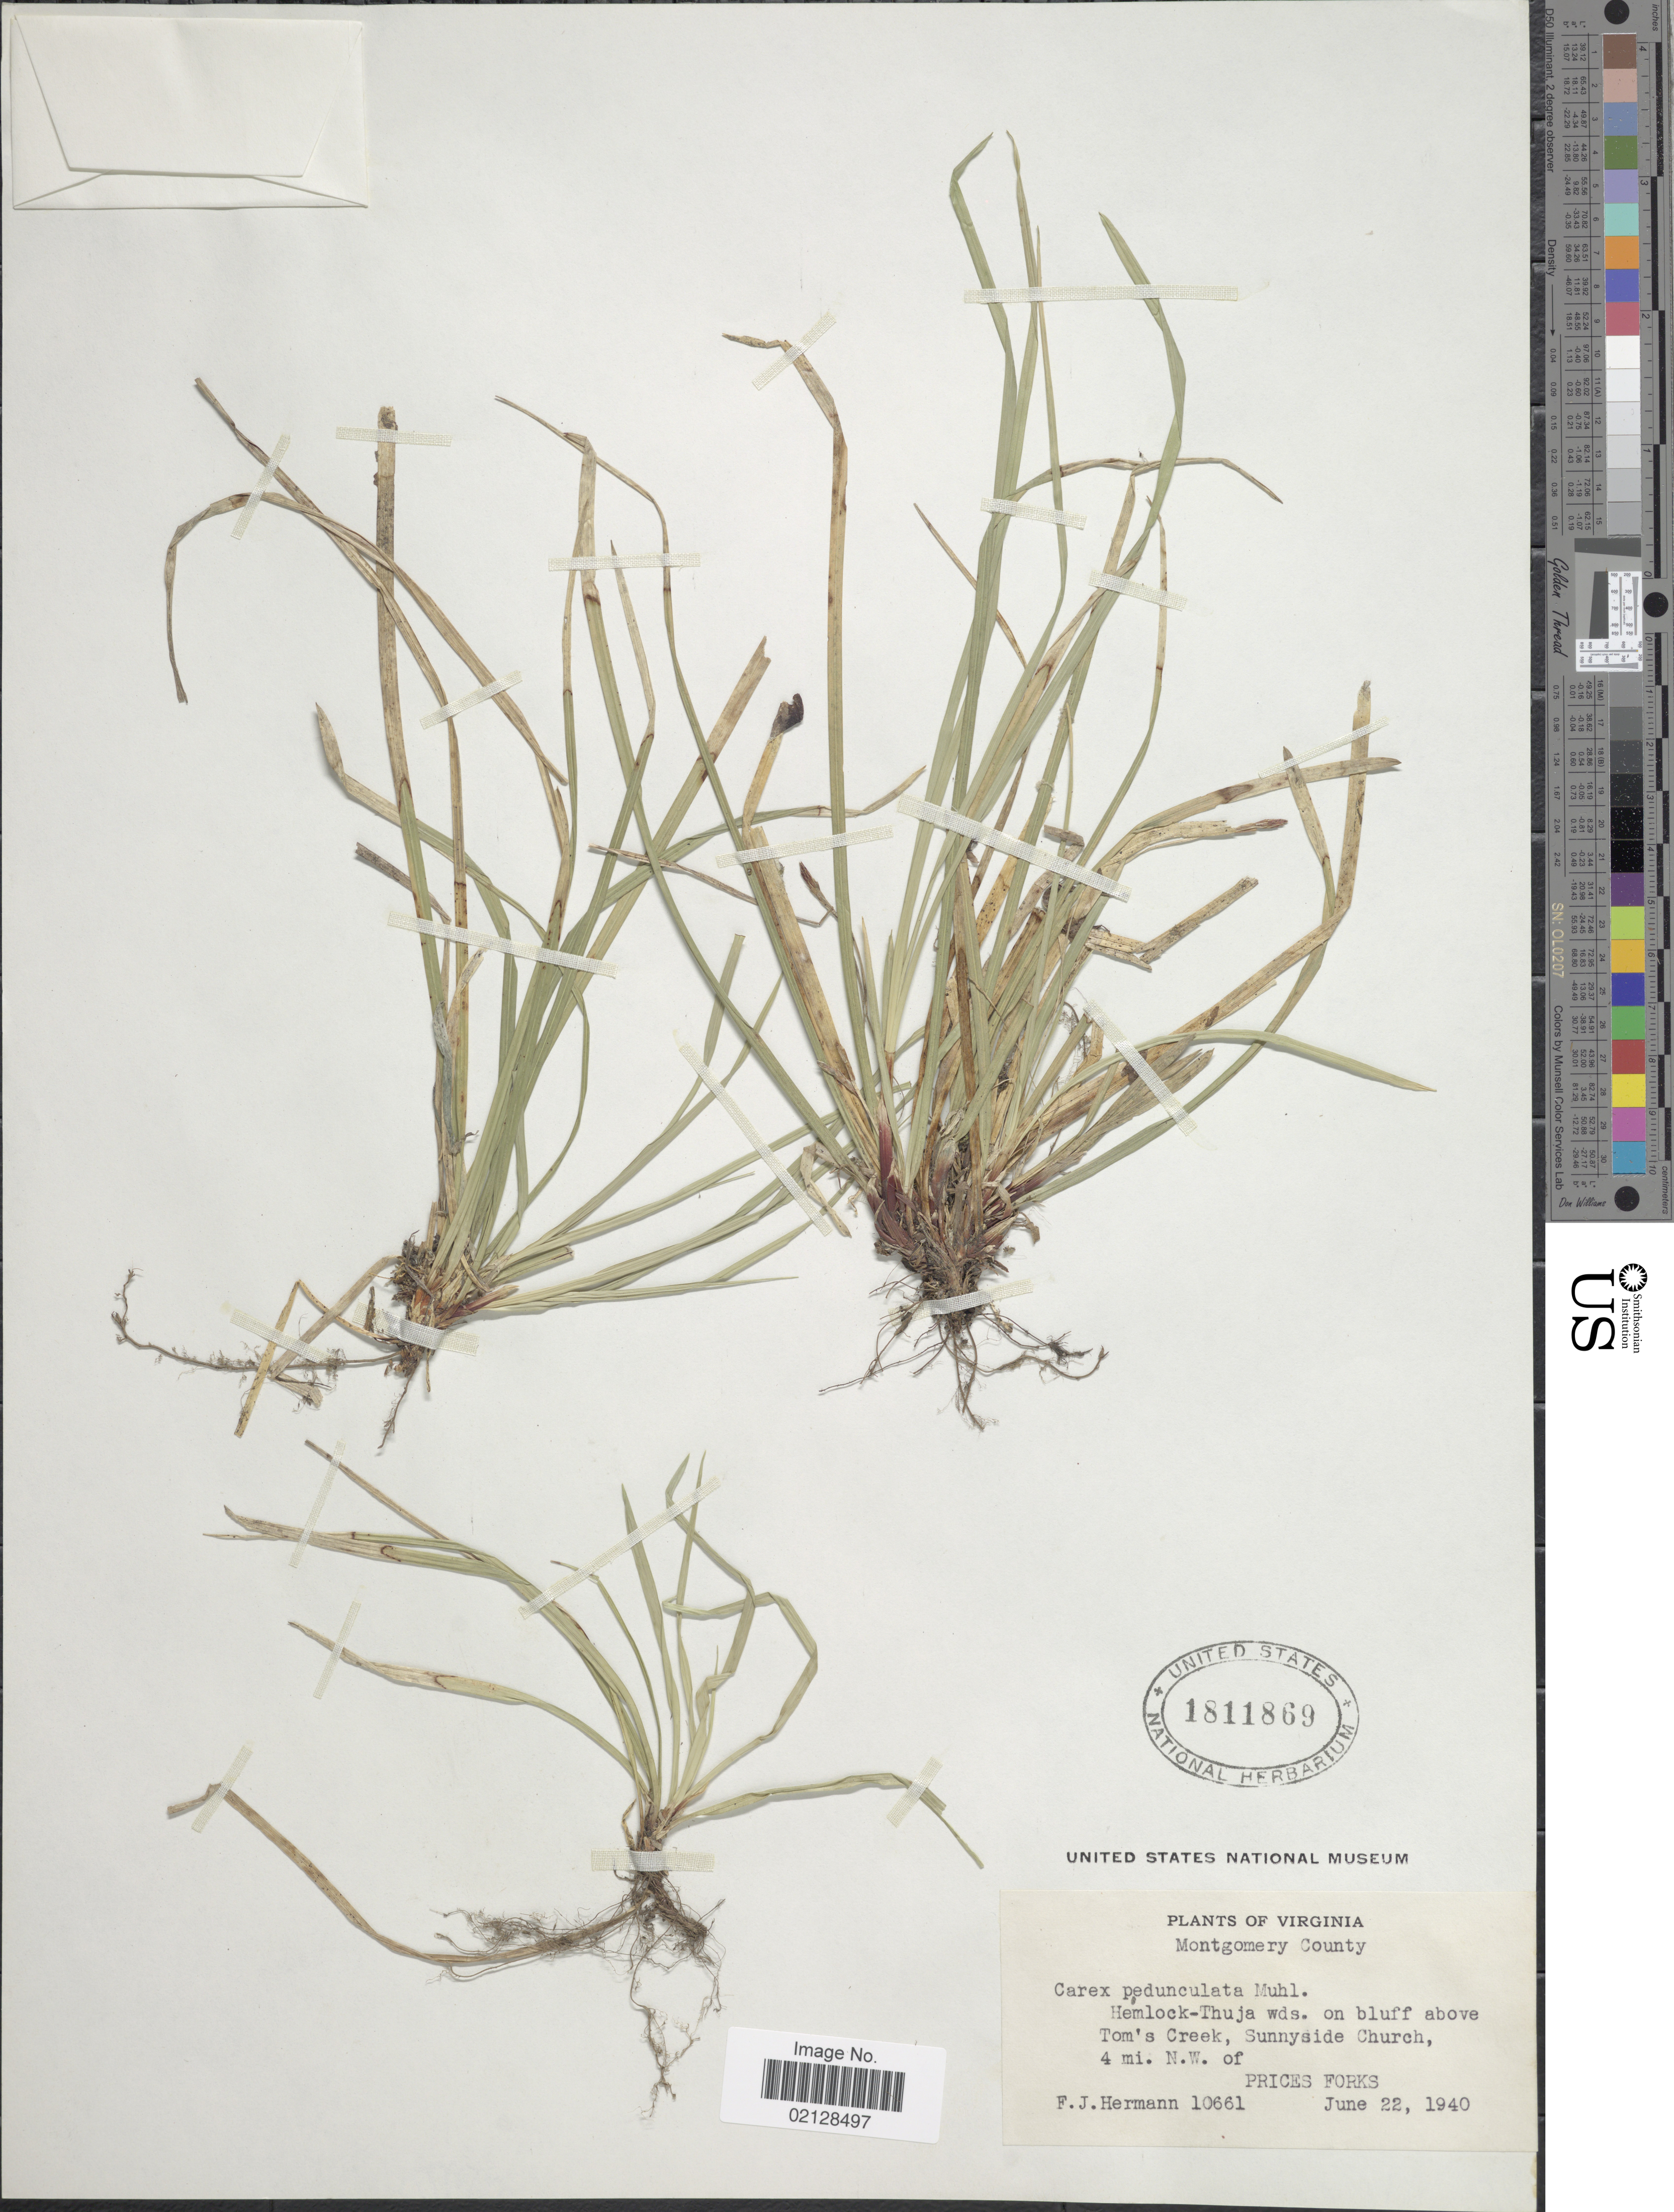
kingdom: Plantae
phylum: Tracheophyta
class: Liliopsida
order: Poales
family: Cyperaceae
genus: Carex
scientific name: Carex pedunculata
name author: Muhl. ex Willd.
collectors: F. J. Hermann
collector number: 10661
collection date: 1940-06-22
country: United States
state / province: Virginia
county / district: Montgomery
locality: Montgomery County, Hemlock-Thuja wds., on bluff above Tom's Creek, Sunnyside Church, 4 mi. N.W. of Prices Forks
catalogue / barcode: US 1811869